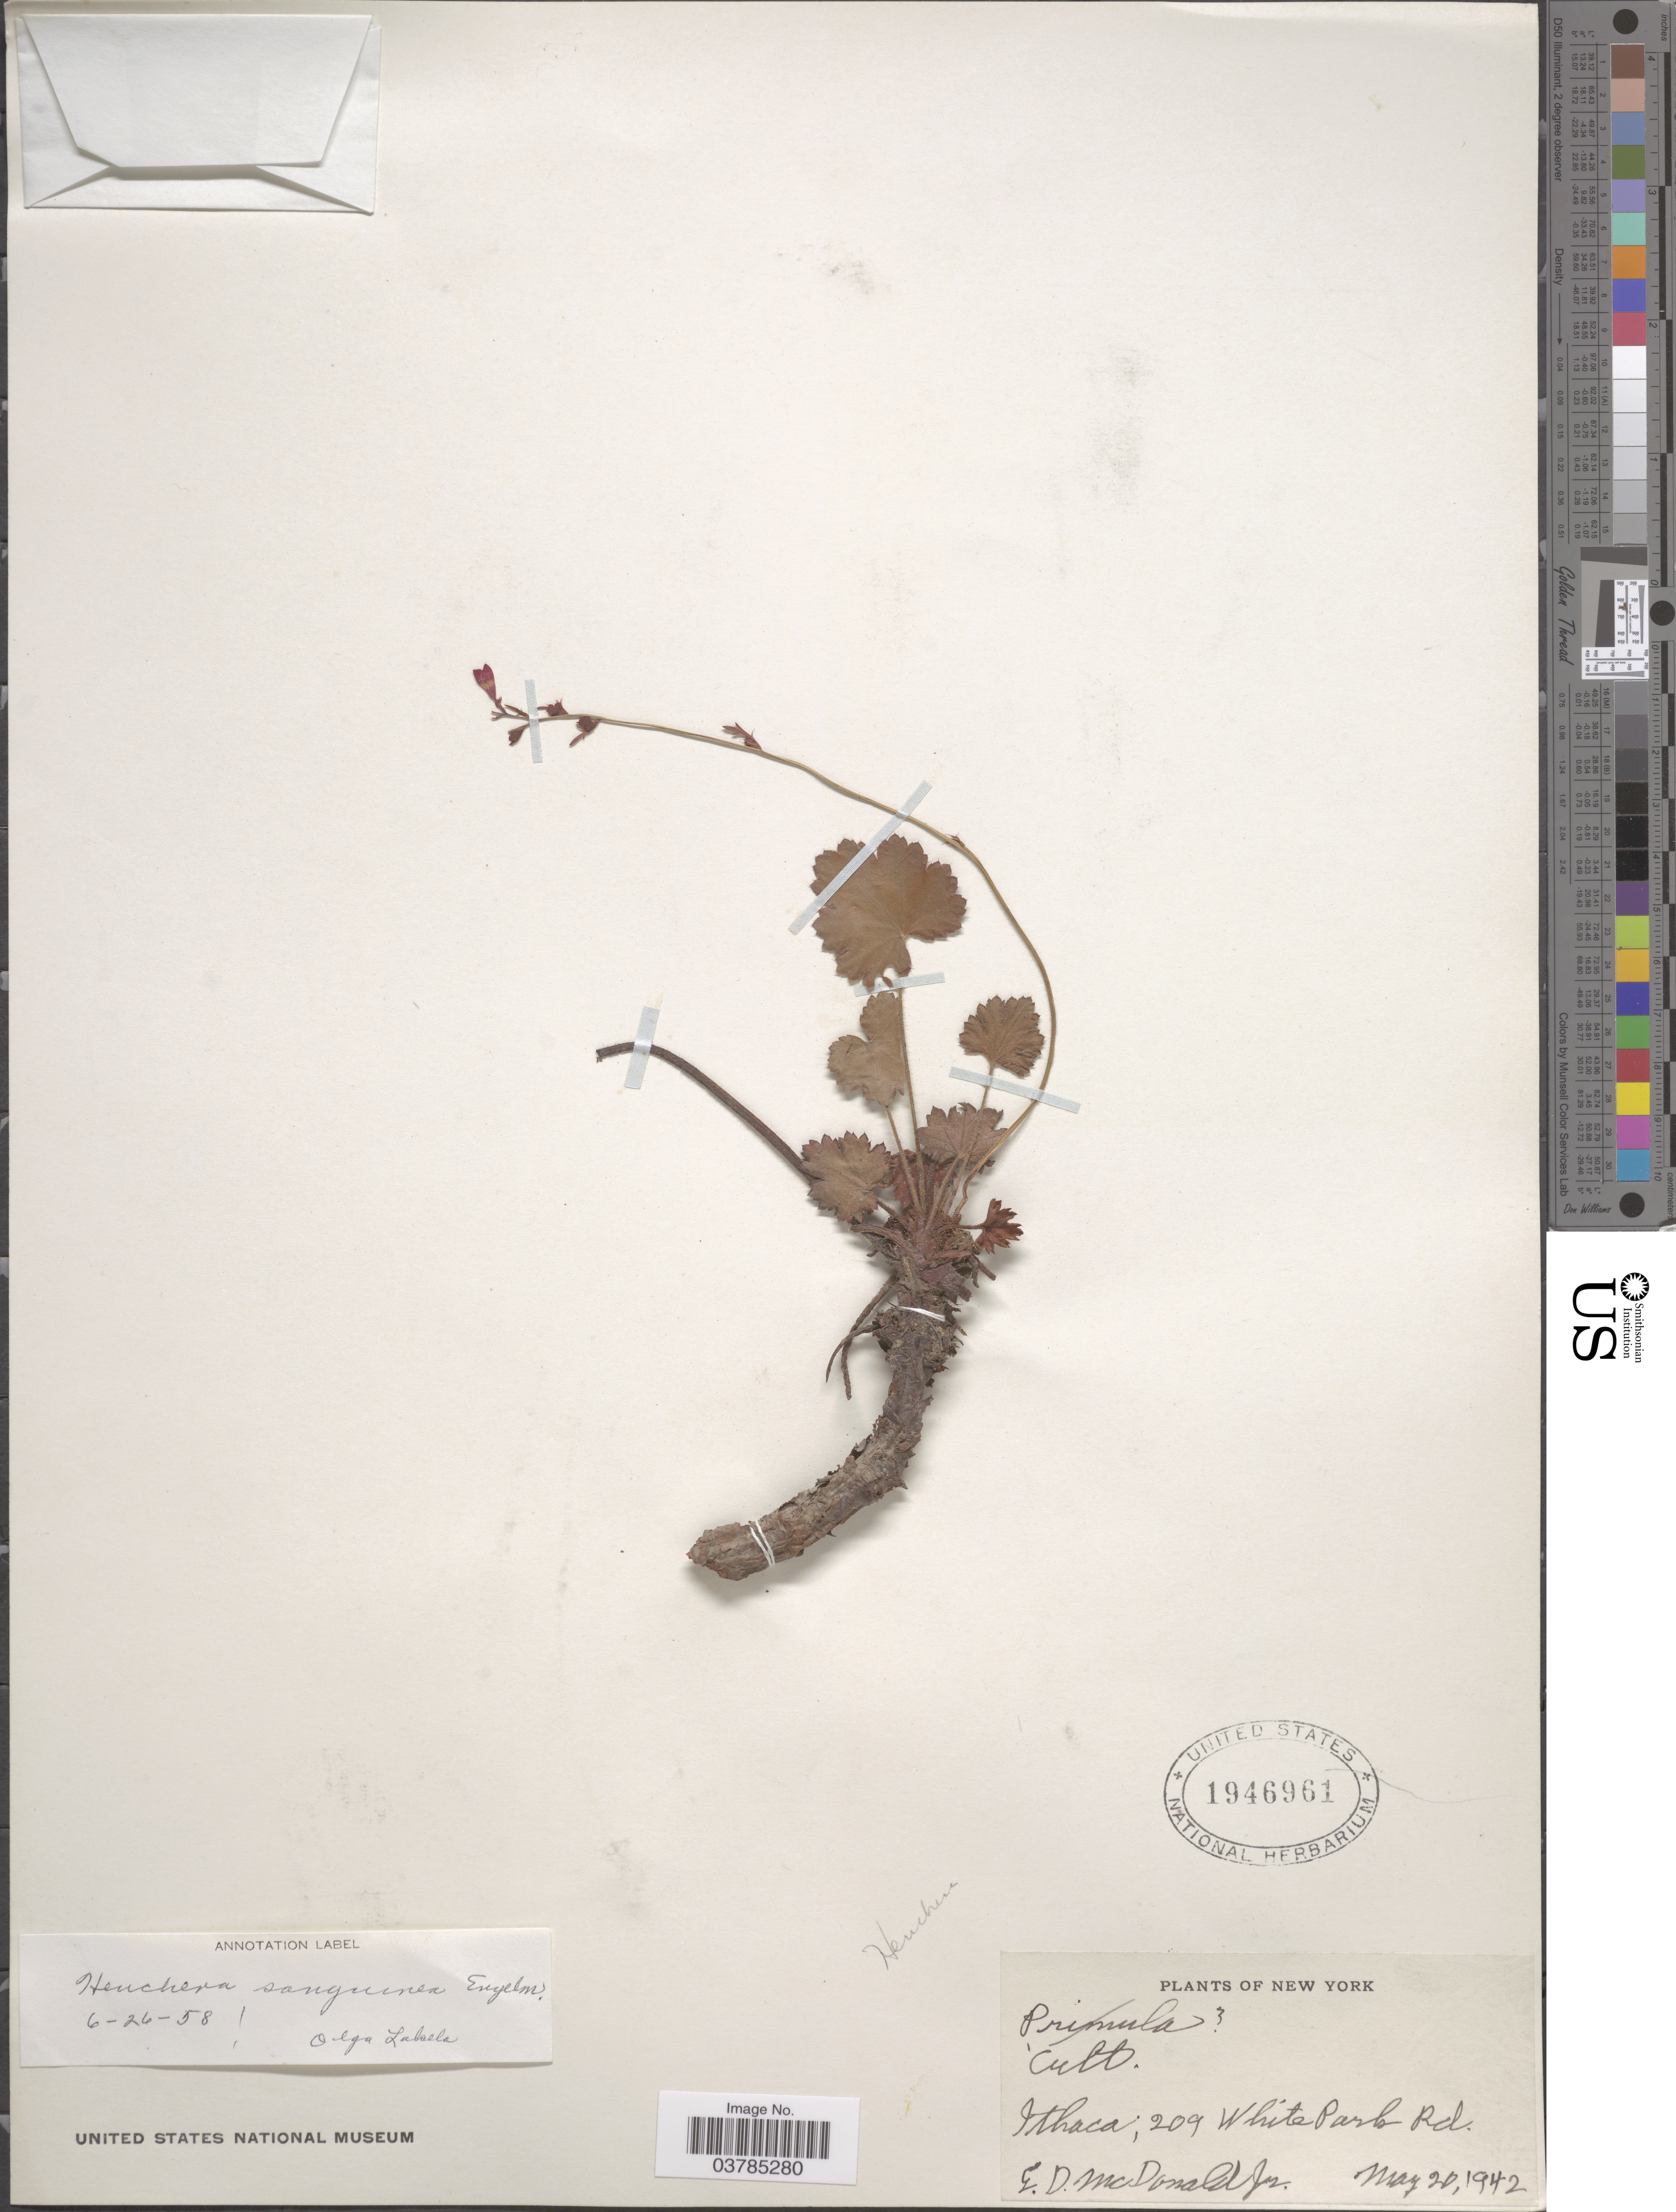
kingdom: Plantae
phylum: Tracheophyta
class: Magnoliopsida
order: Saxifragales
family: Saxifragaceae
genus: Heuchera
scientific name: Heuchera sanguinea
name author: Engelm.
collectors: E. D. McDonald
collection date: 1942-05-20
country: United States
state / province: New York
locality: Ithaca; 209 White Park Rd.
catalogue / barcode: US 1946961